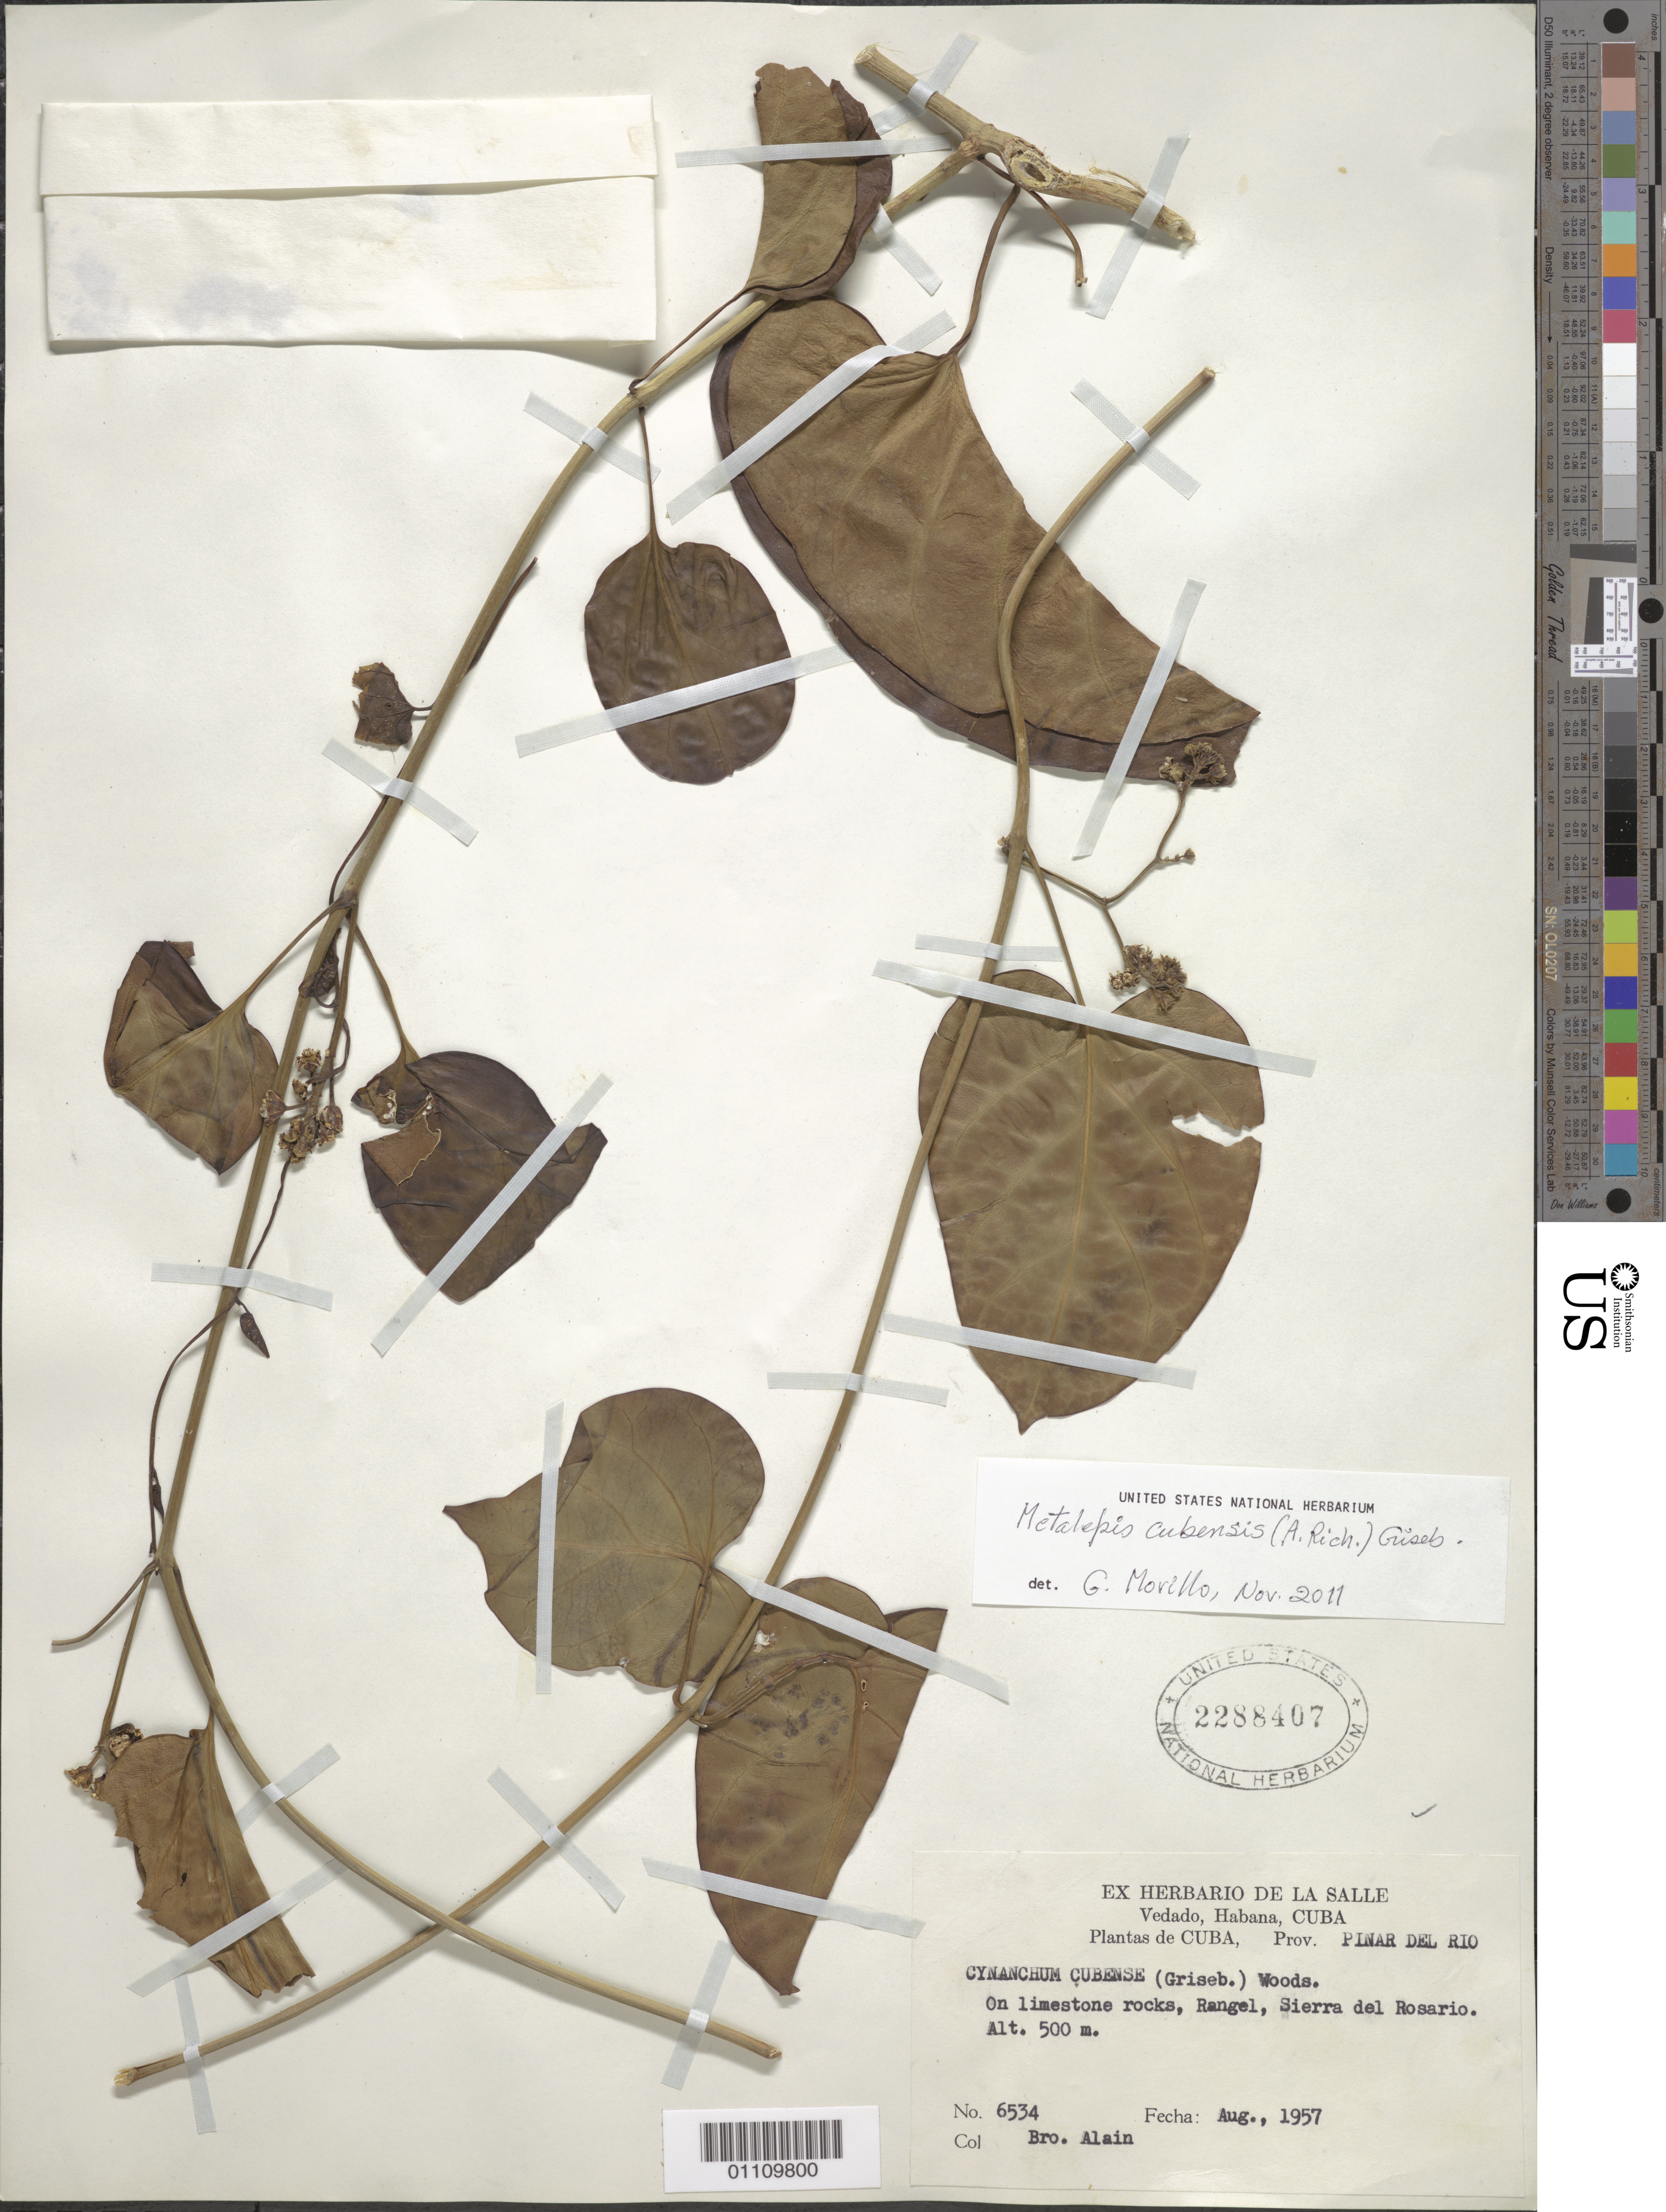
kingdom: Plantae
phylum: Tracheophyta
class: Magnoliopsida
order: Gentianales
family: Apocynaceae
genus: Metalepis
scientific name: Metalepis cubensis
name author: Griseb.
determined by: Morillo, G.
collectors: A. H. Liogier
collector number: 6534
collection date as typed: Aug 1957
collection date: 1957-08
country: Cuba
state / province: Pinar del Río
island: Cuba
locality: Sierra del Rosario, Rangel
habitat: On limestone rocks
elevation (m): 500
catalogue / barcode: US 2288407